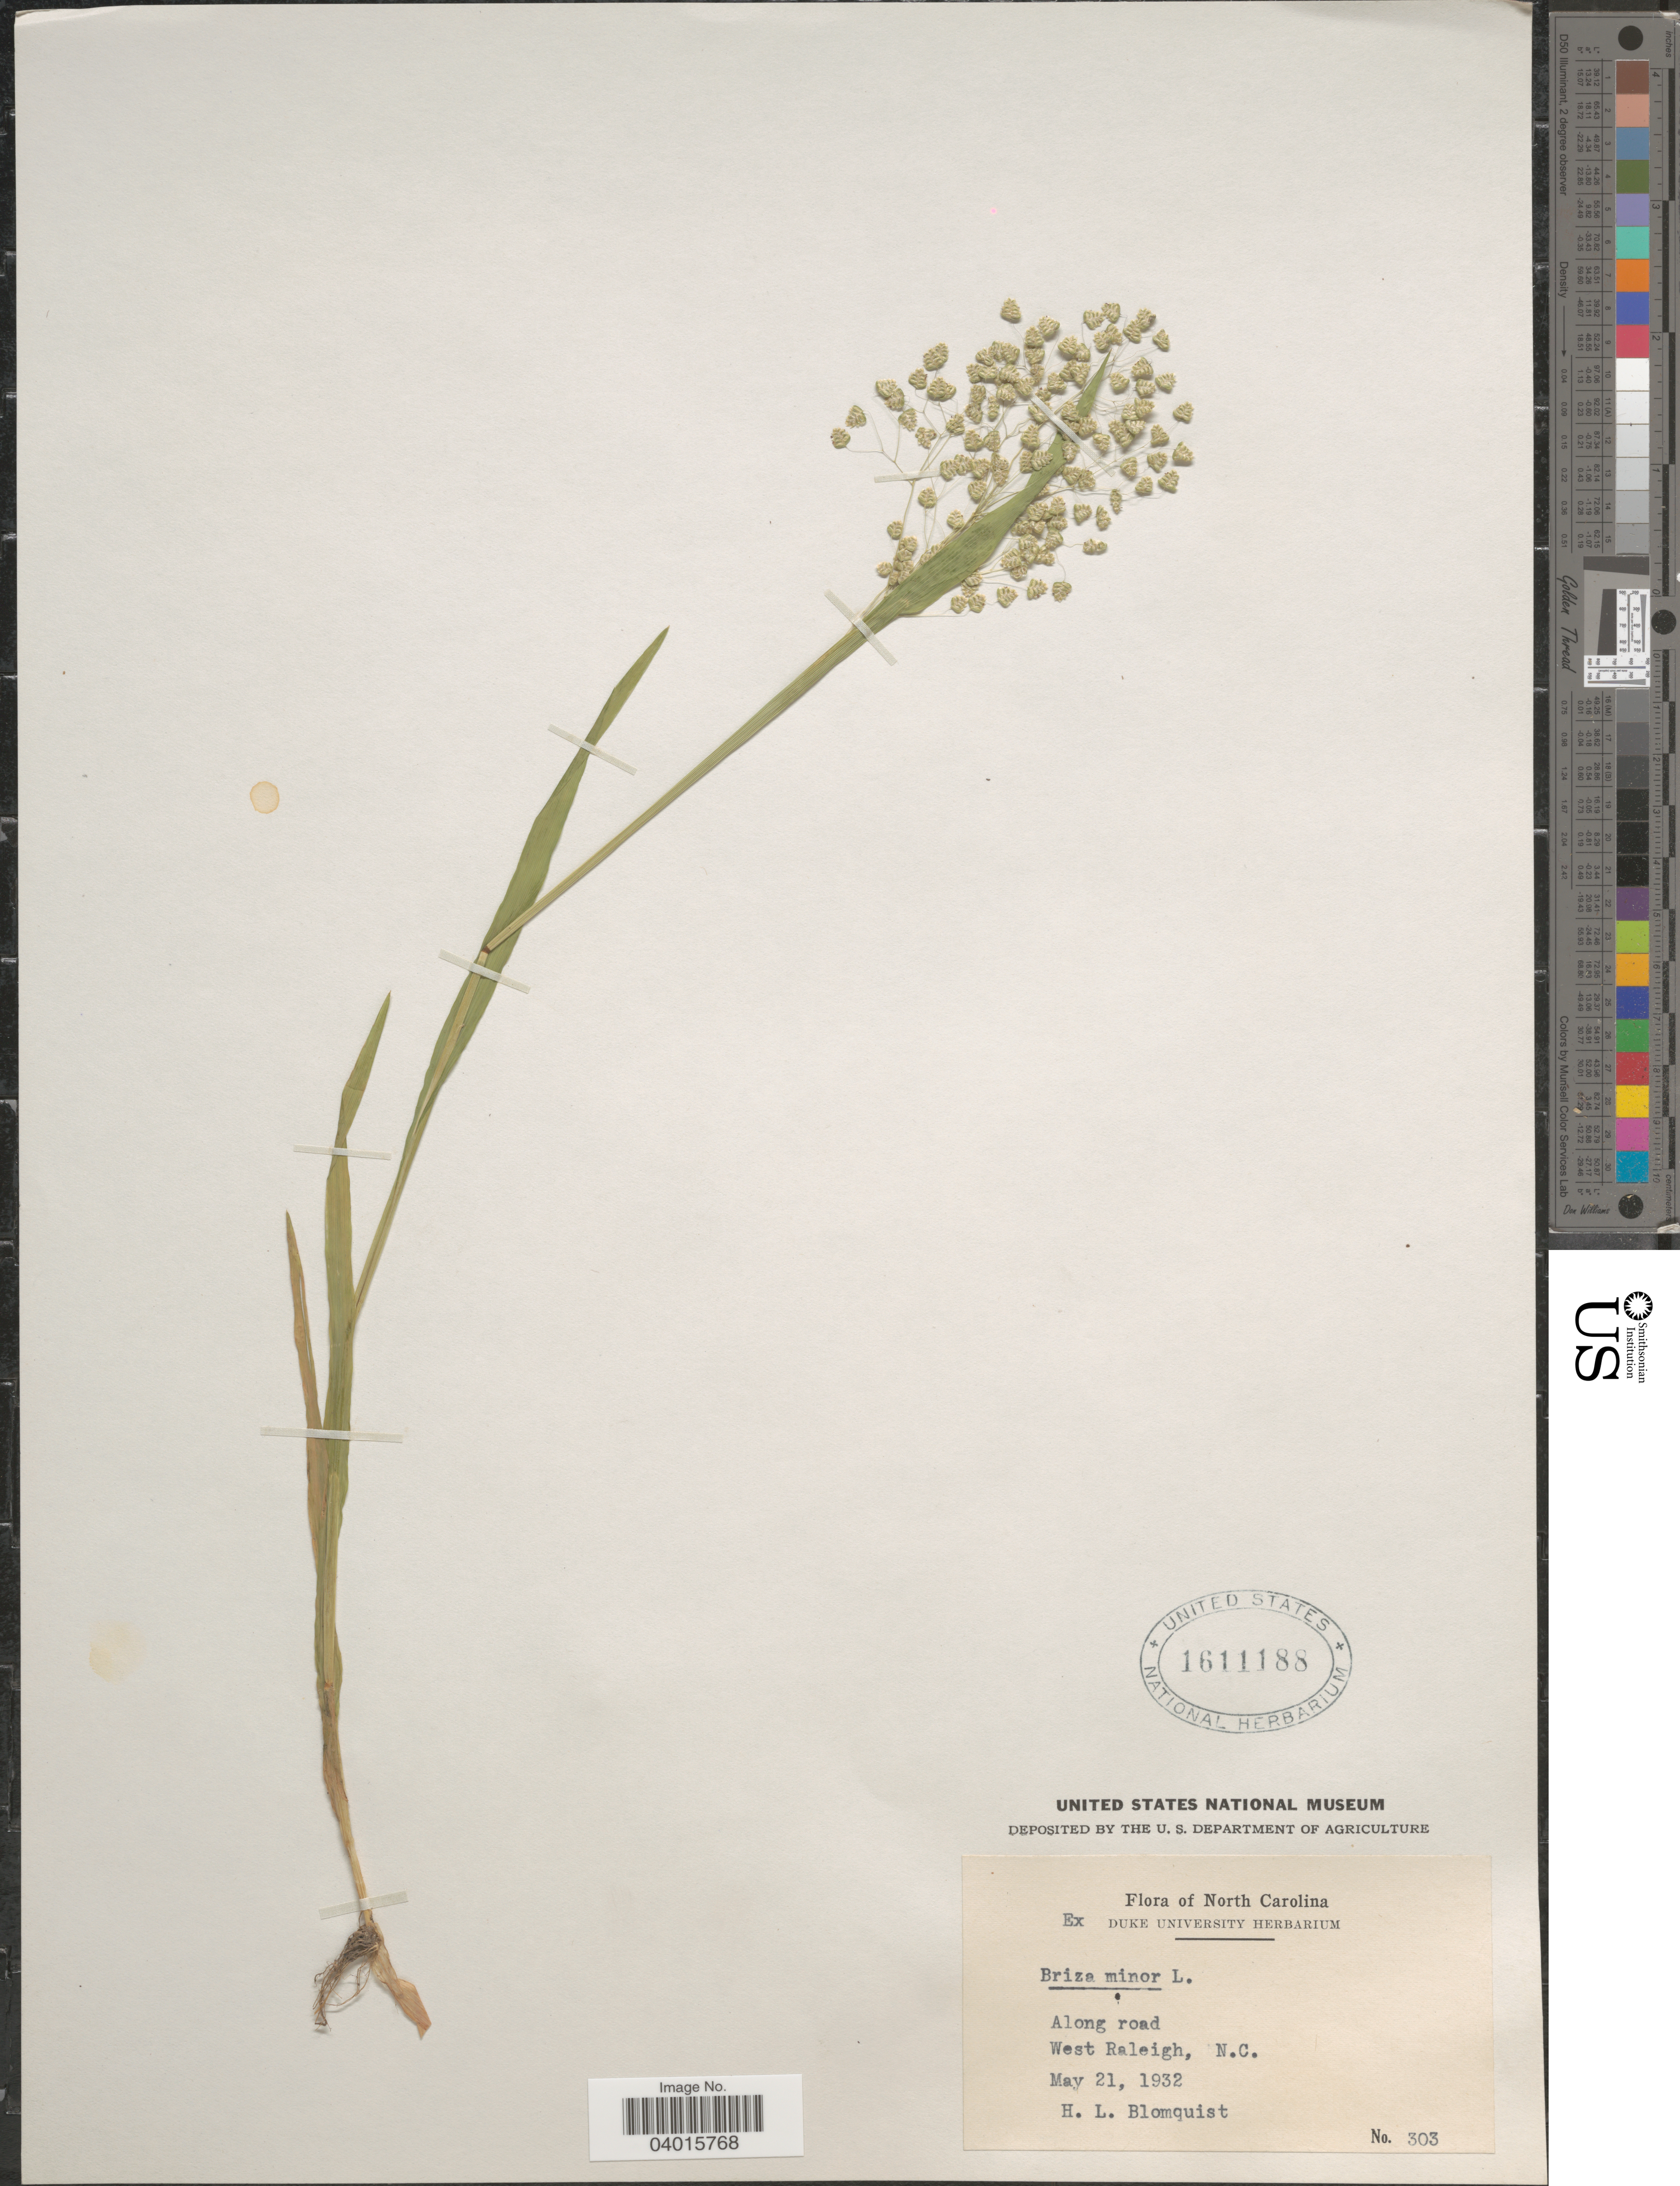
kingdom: Plantae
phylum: Tracheophyta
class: Liliopsida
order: Poales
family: Poaceae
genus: Briza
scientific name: Briza minor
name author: L.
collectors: H. Blomquist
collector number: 303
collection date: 1932-05-21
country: United States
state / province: North Carolina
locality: Along road. West Raleigh.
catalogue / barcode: US 1611188